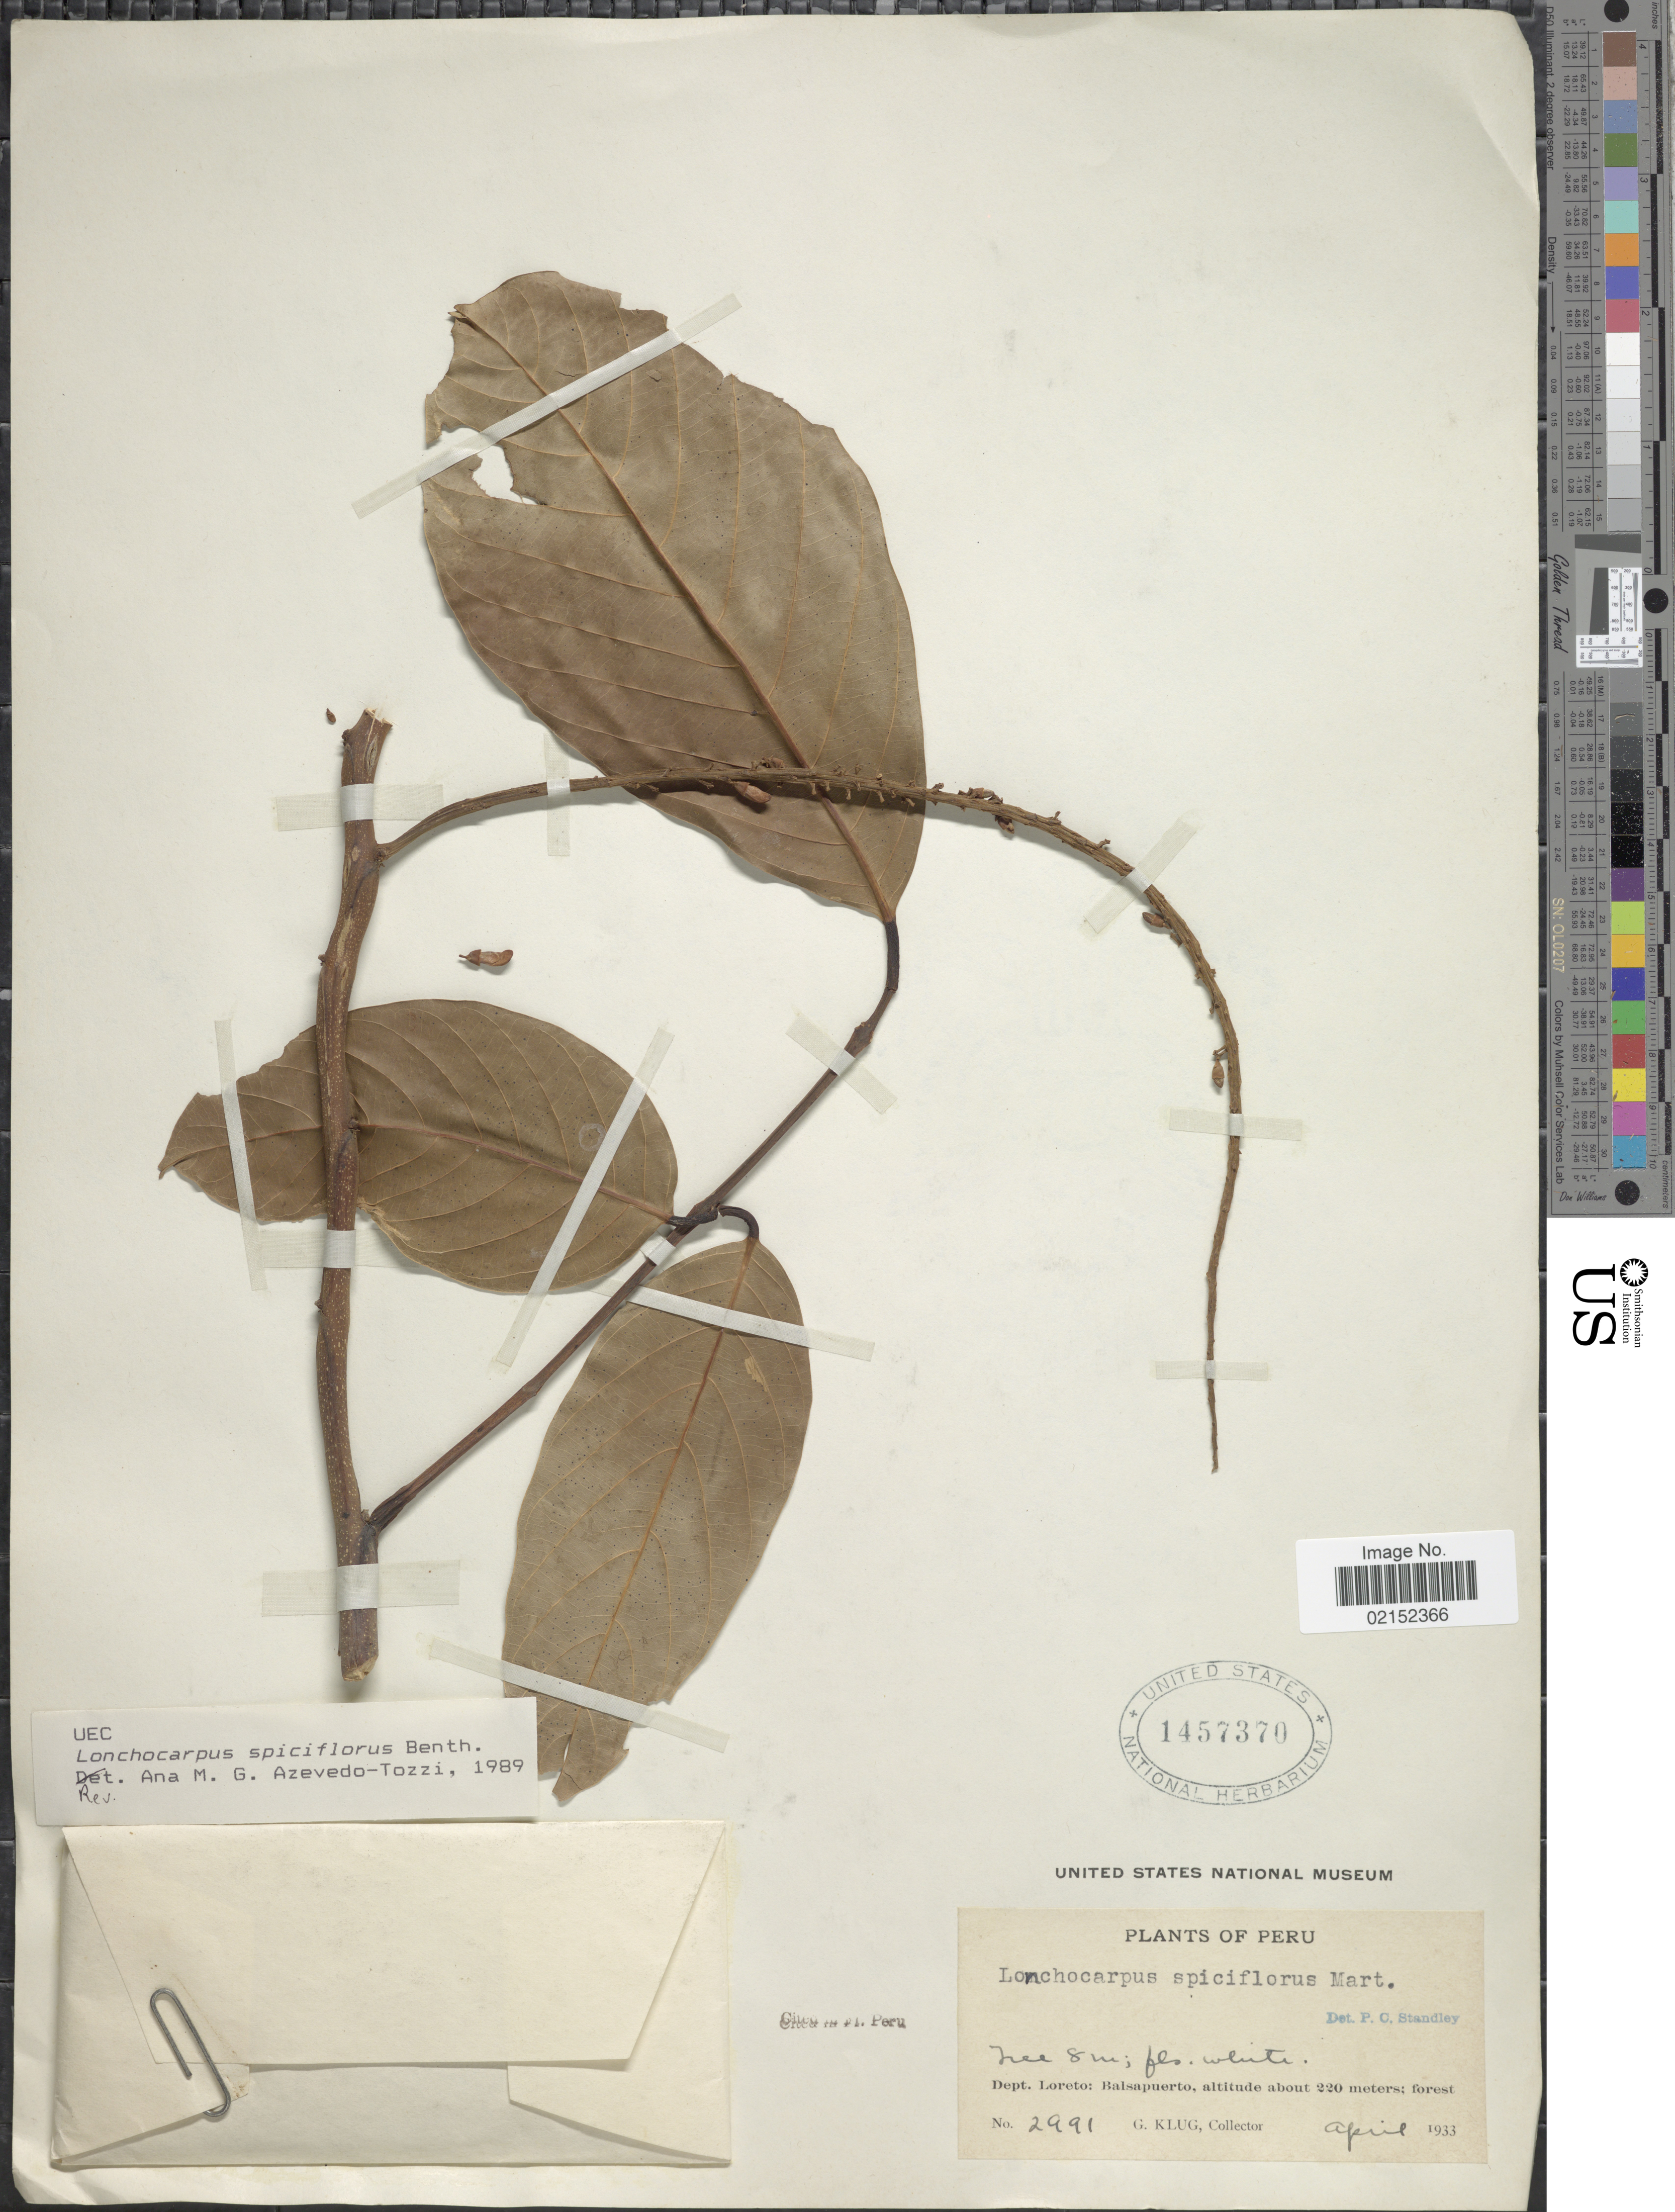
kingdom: Plantae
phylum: Tracheophyta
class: Magnoliopsida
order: Fabales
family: Fabaceae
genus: Lonchocarpus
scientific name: Lonchocarpus spiciflorus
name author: Mart. ex Benth.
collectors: G. Klug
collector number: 2991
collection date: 1933-04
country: Peru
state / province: Loreto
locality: Balsapuerto.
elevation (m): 220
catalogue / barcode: US 1457370